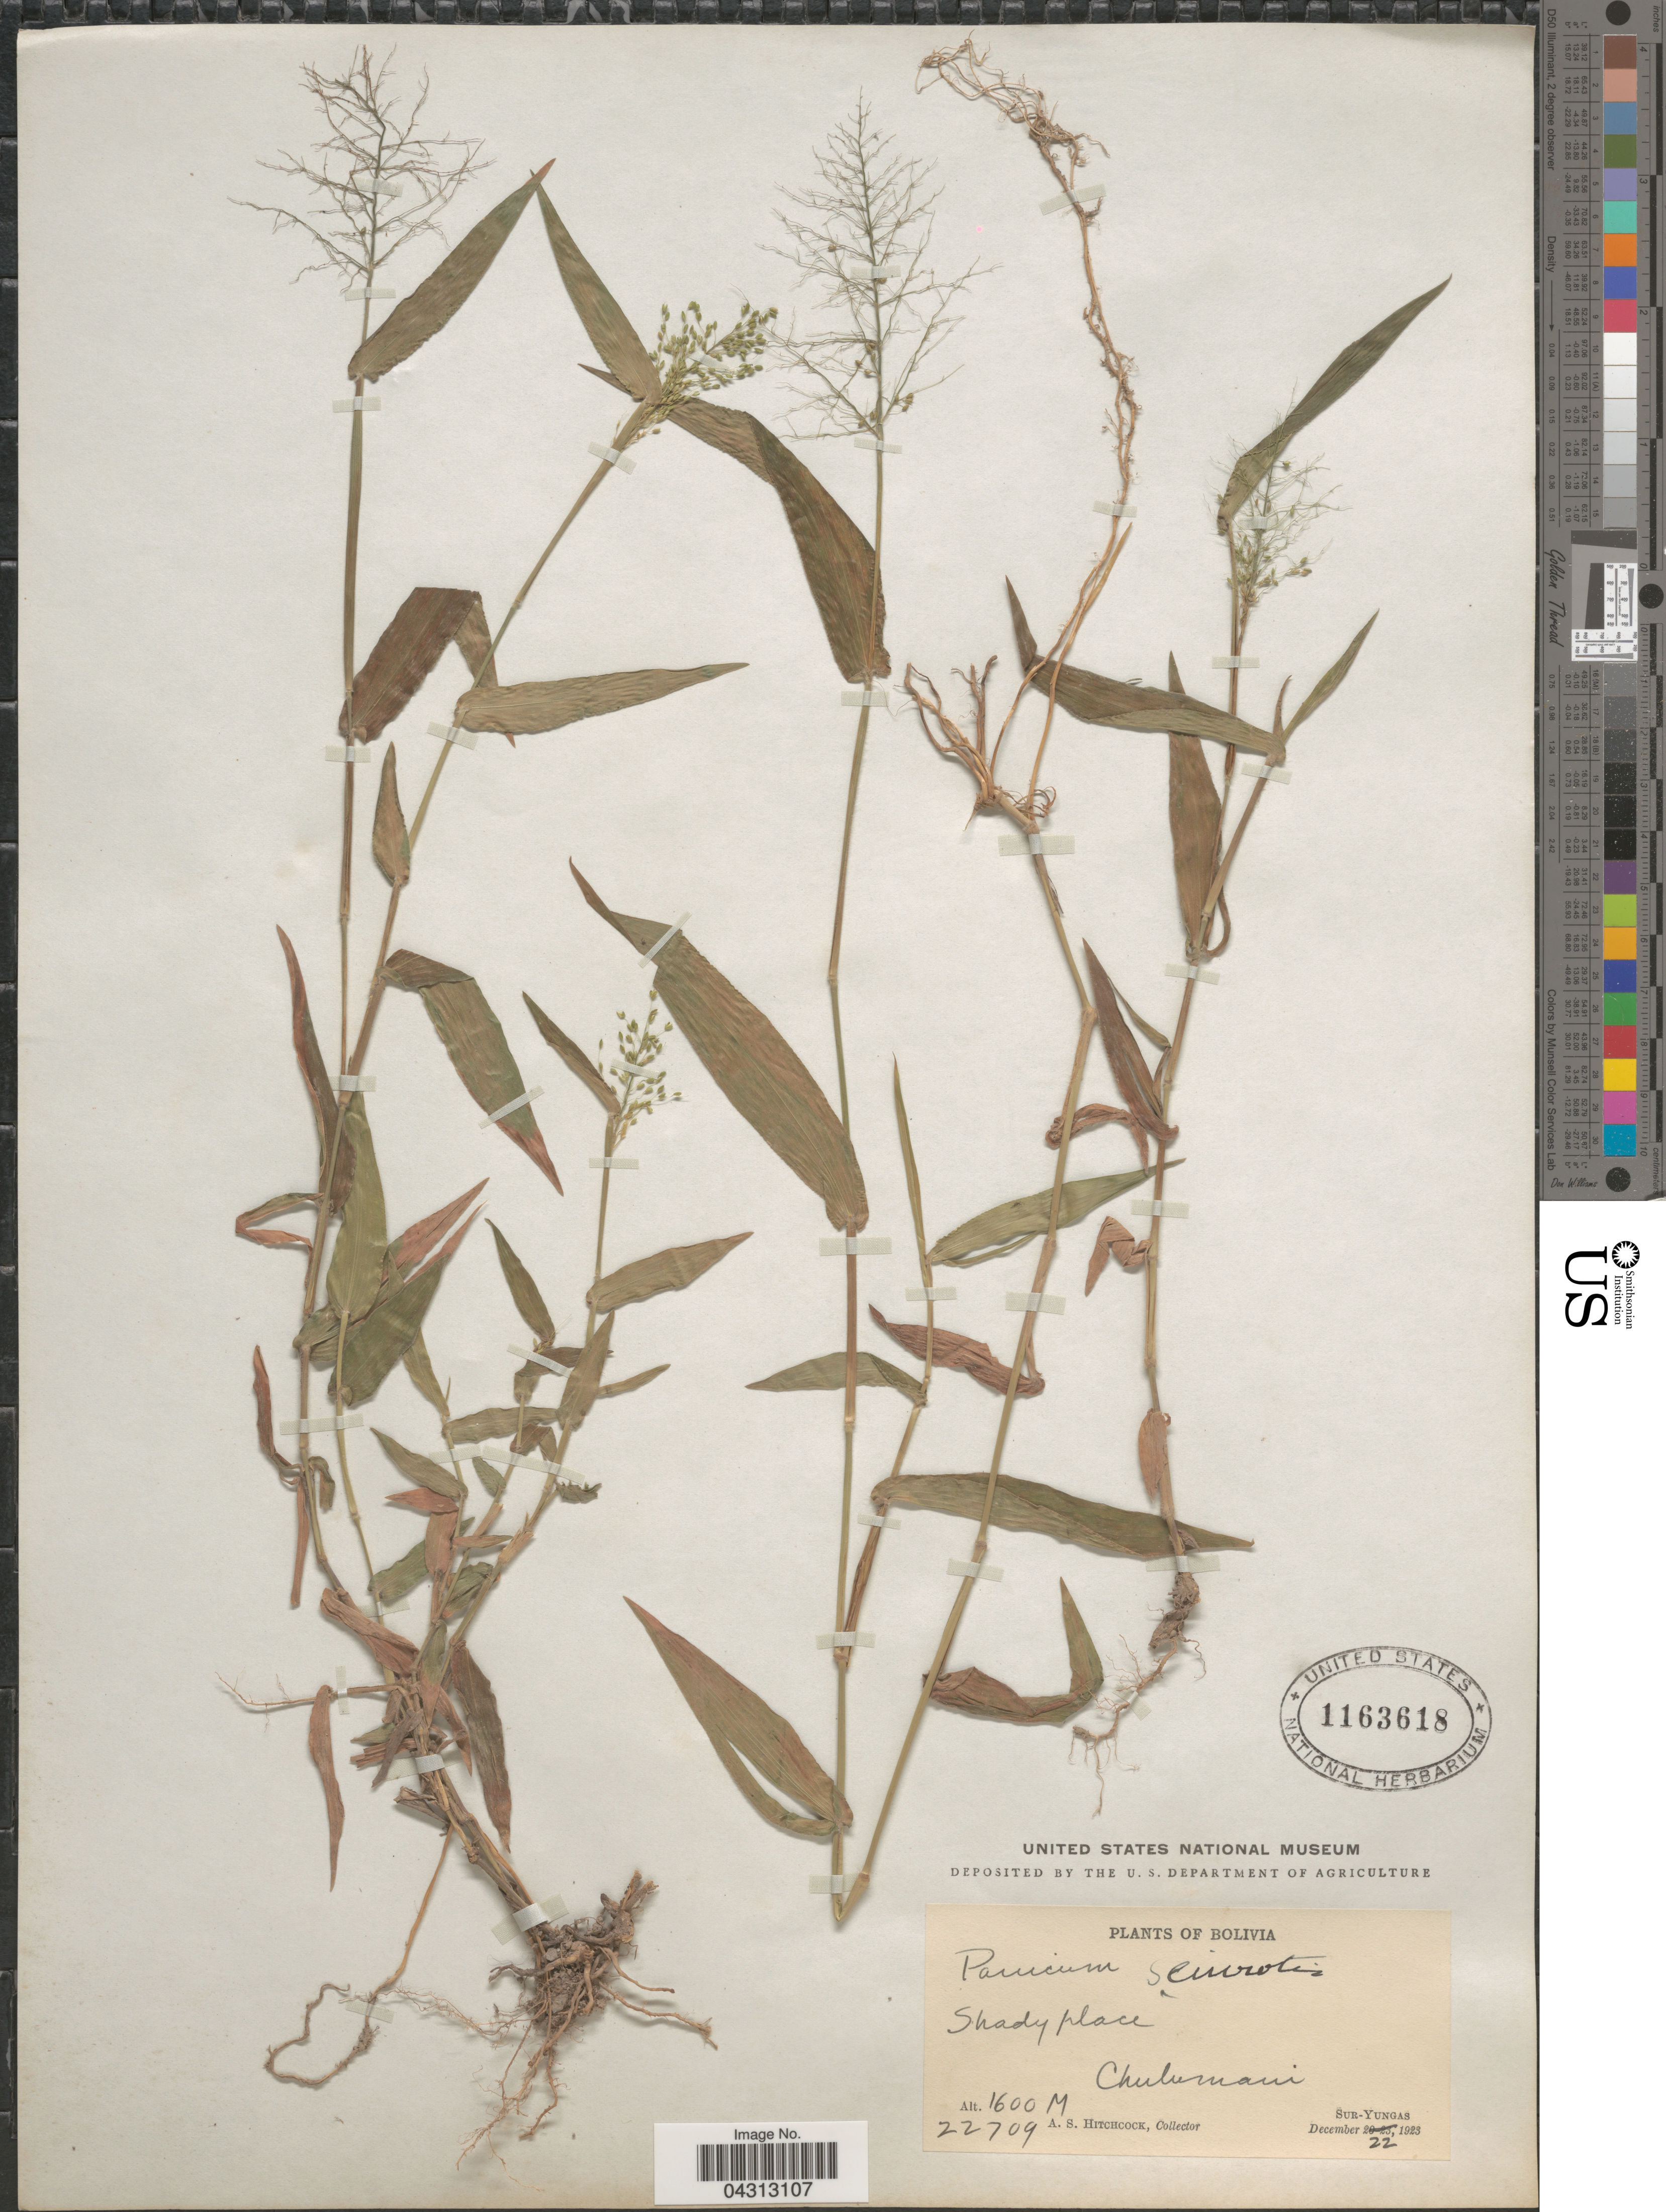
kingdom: Plantae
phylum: Tracheophyta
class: Liliopsida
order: Poales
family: Poaceae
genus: Dichanthelium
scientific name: Dichanthelium sciurotoides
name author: (Zuloaga & Morrone) Davidse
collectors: A. S. Hitchcock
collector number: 22709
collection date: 1923-12-22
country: Bolivia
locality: Chulumani. Sur-Yungas.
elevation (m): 1600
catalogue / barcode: US 1163618